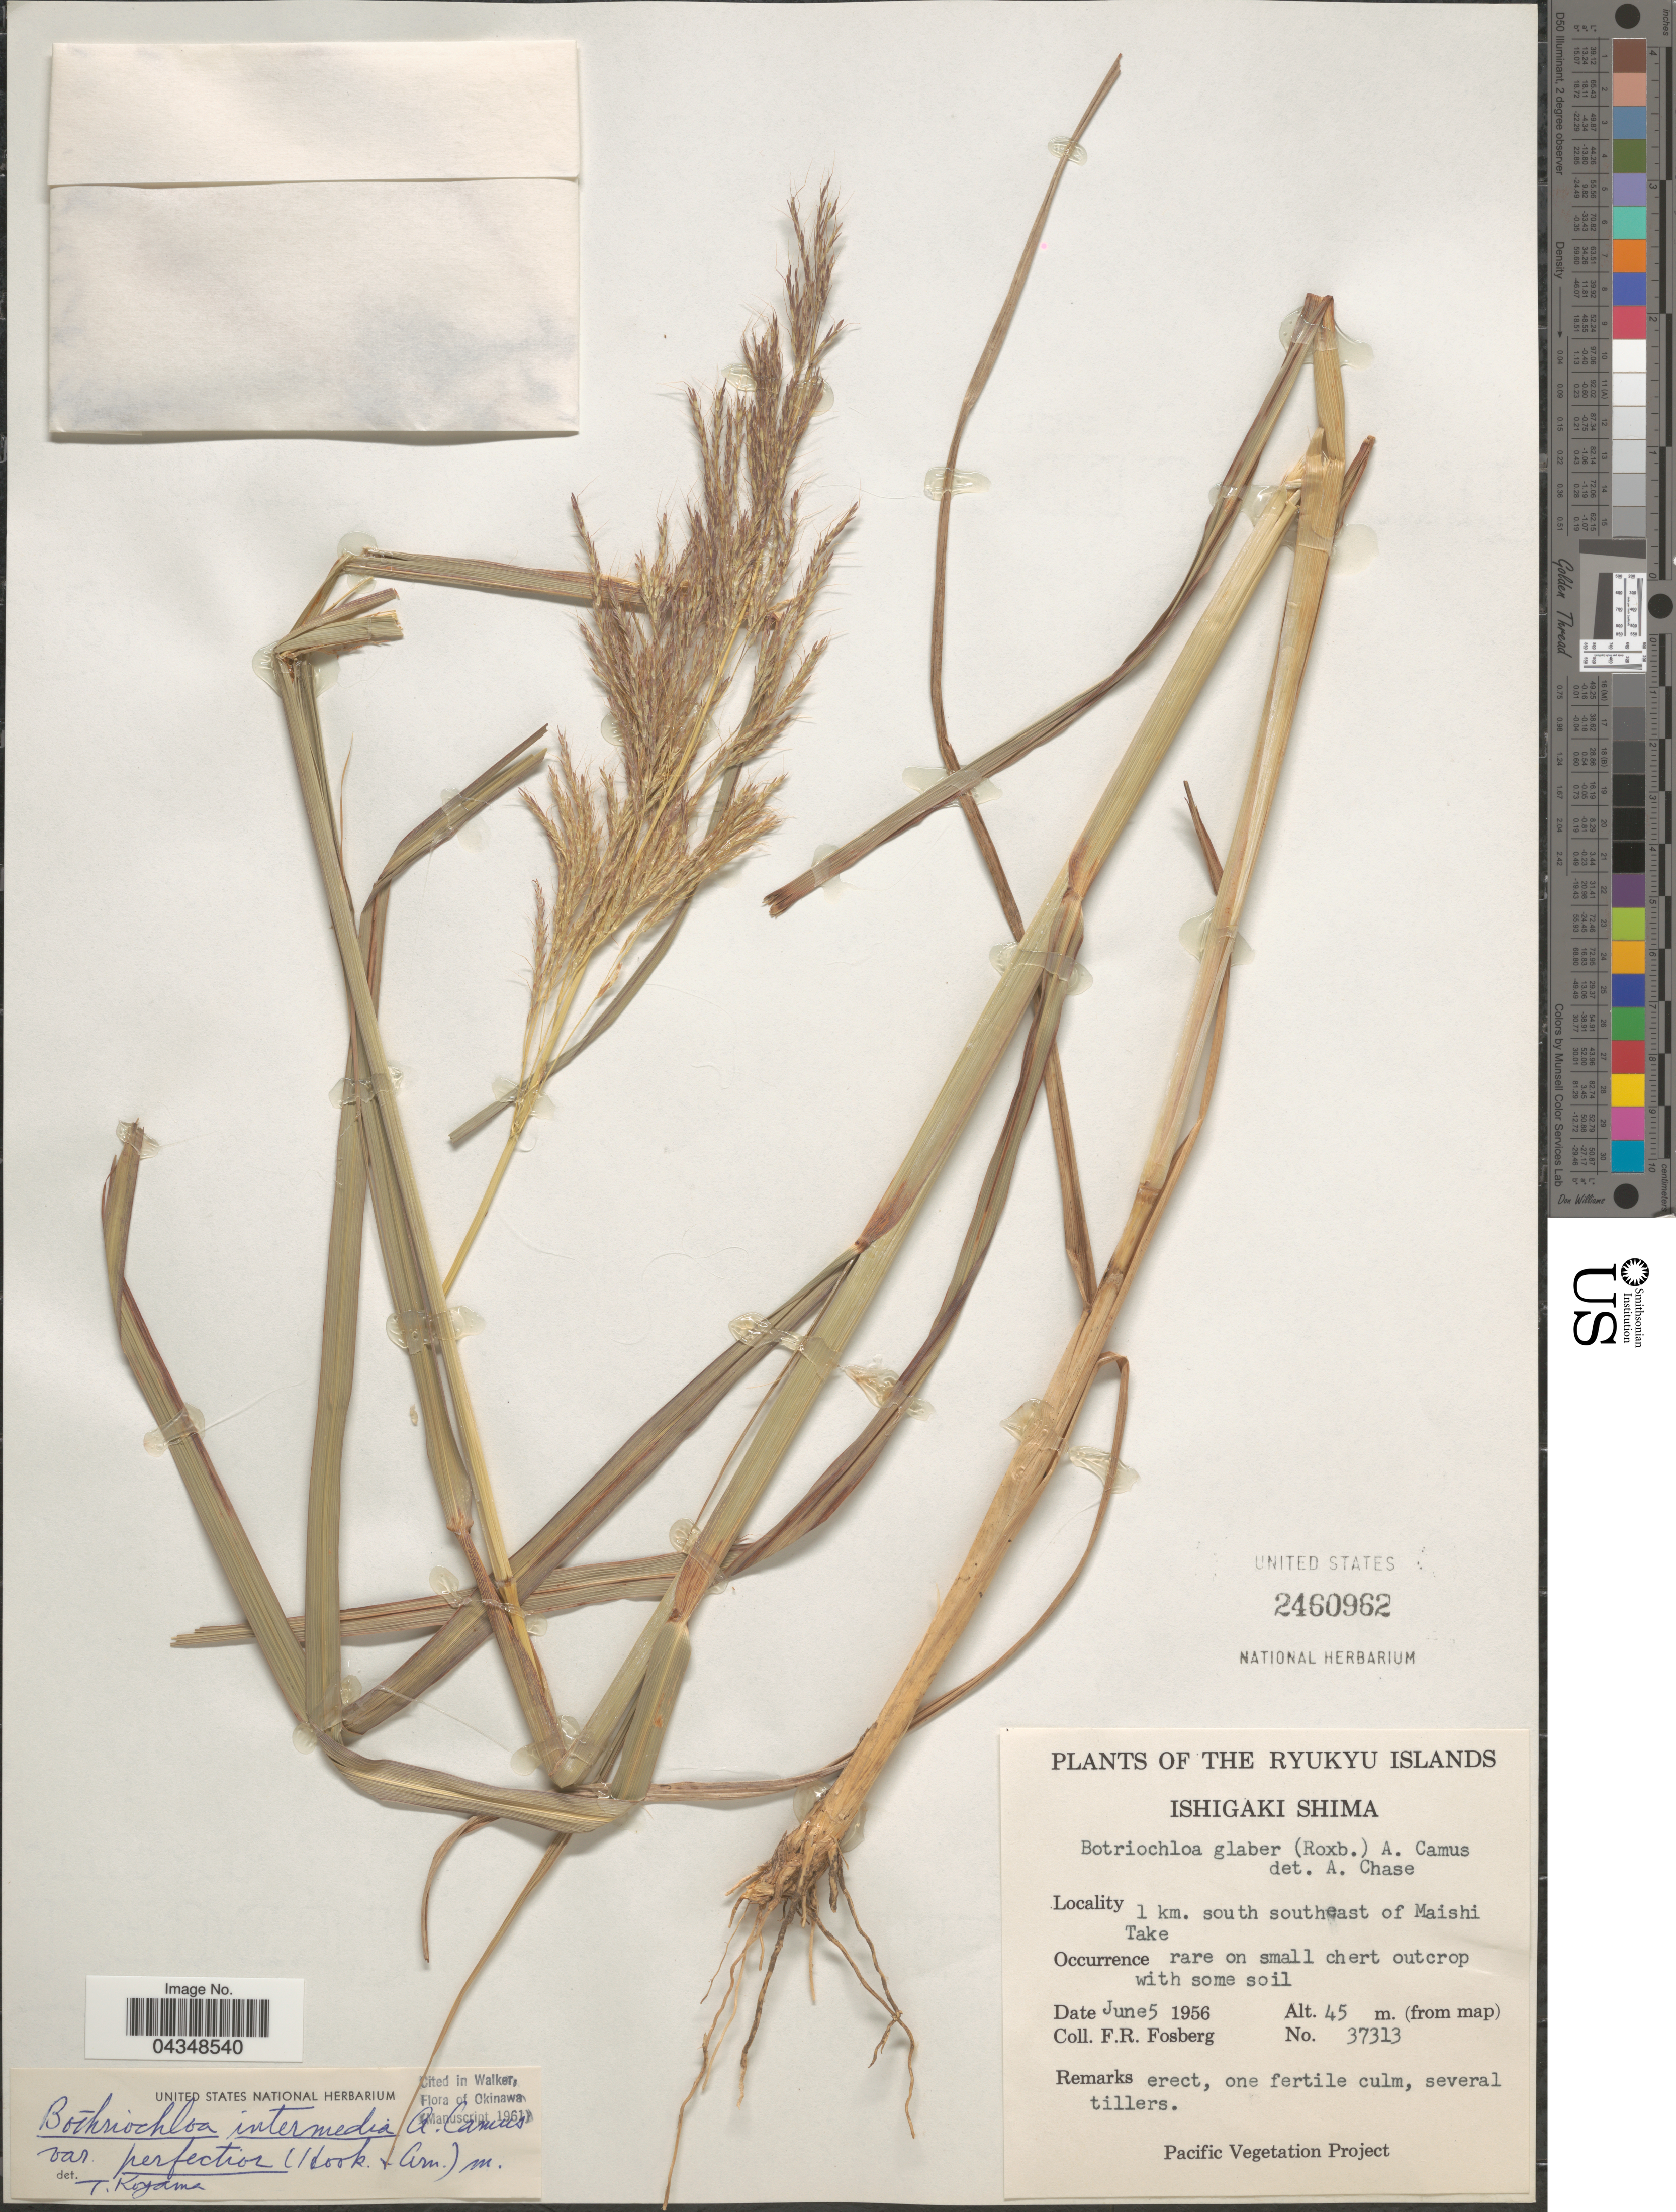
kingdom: Plantae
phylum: Tracheophyta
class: Liliopsida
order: Poales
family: Poaceae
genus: Bothriochloa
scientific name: Bothriochloa bladhii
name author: (Retz.) S.T. Blake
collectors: F. R. Fosberg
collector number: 37313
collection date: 1956-06-05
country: Japan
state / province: Okinawa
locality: Ryukyu Islands. Ishigaki Shima. 1 km. south southeast of Maishi Take.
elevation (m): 45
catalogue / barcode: US 2460962